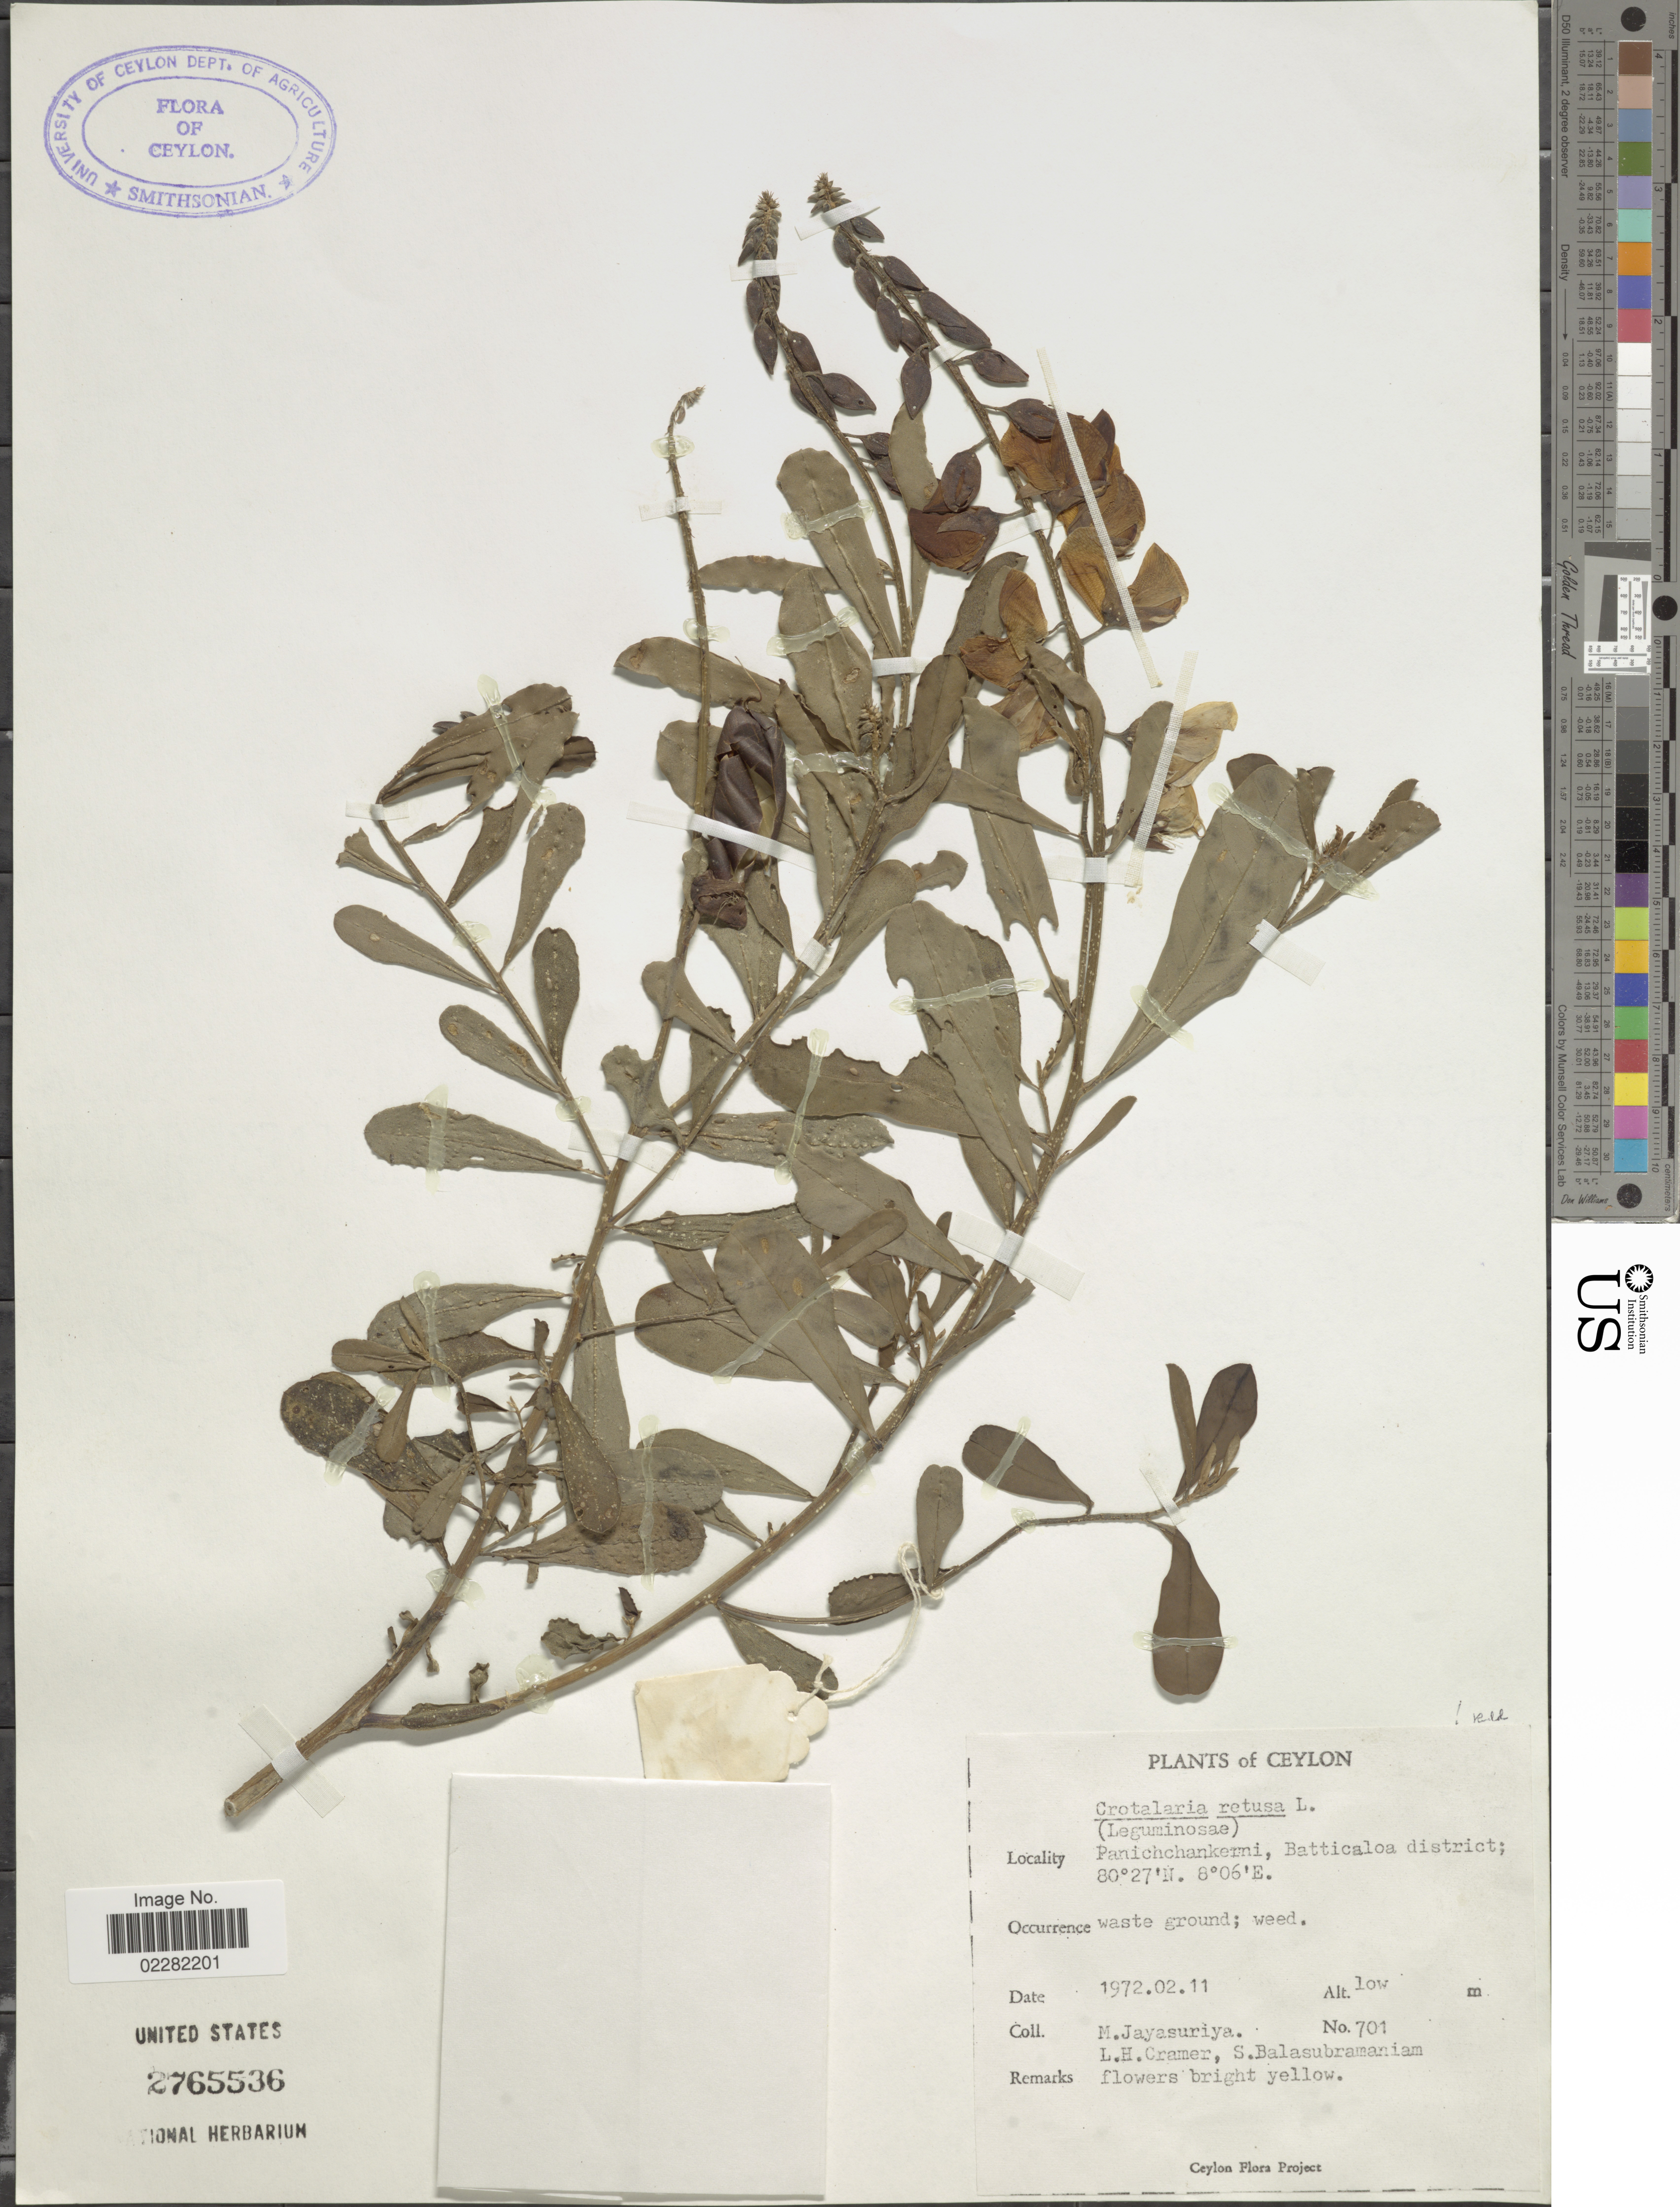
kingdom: Plantae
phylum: Tracheophyta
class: Magnoliopsida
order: Fabales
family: Fabaceae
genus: Crotalaria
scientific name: Crotalaria retusa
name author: L.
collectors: M. Jayasuriya, L. H. Cramer & S. Balasubramaniam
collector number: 701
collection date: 1972-02-11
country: Sri Lanka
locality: Ceylon, Panichankerni, Batticaloa District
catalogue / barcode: US 2765536